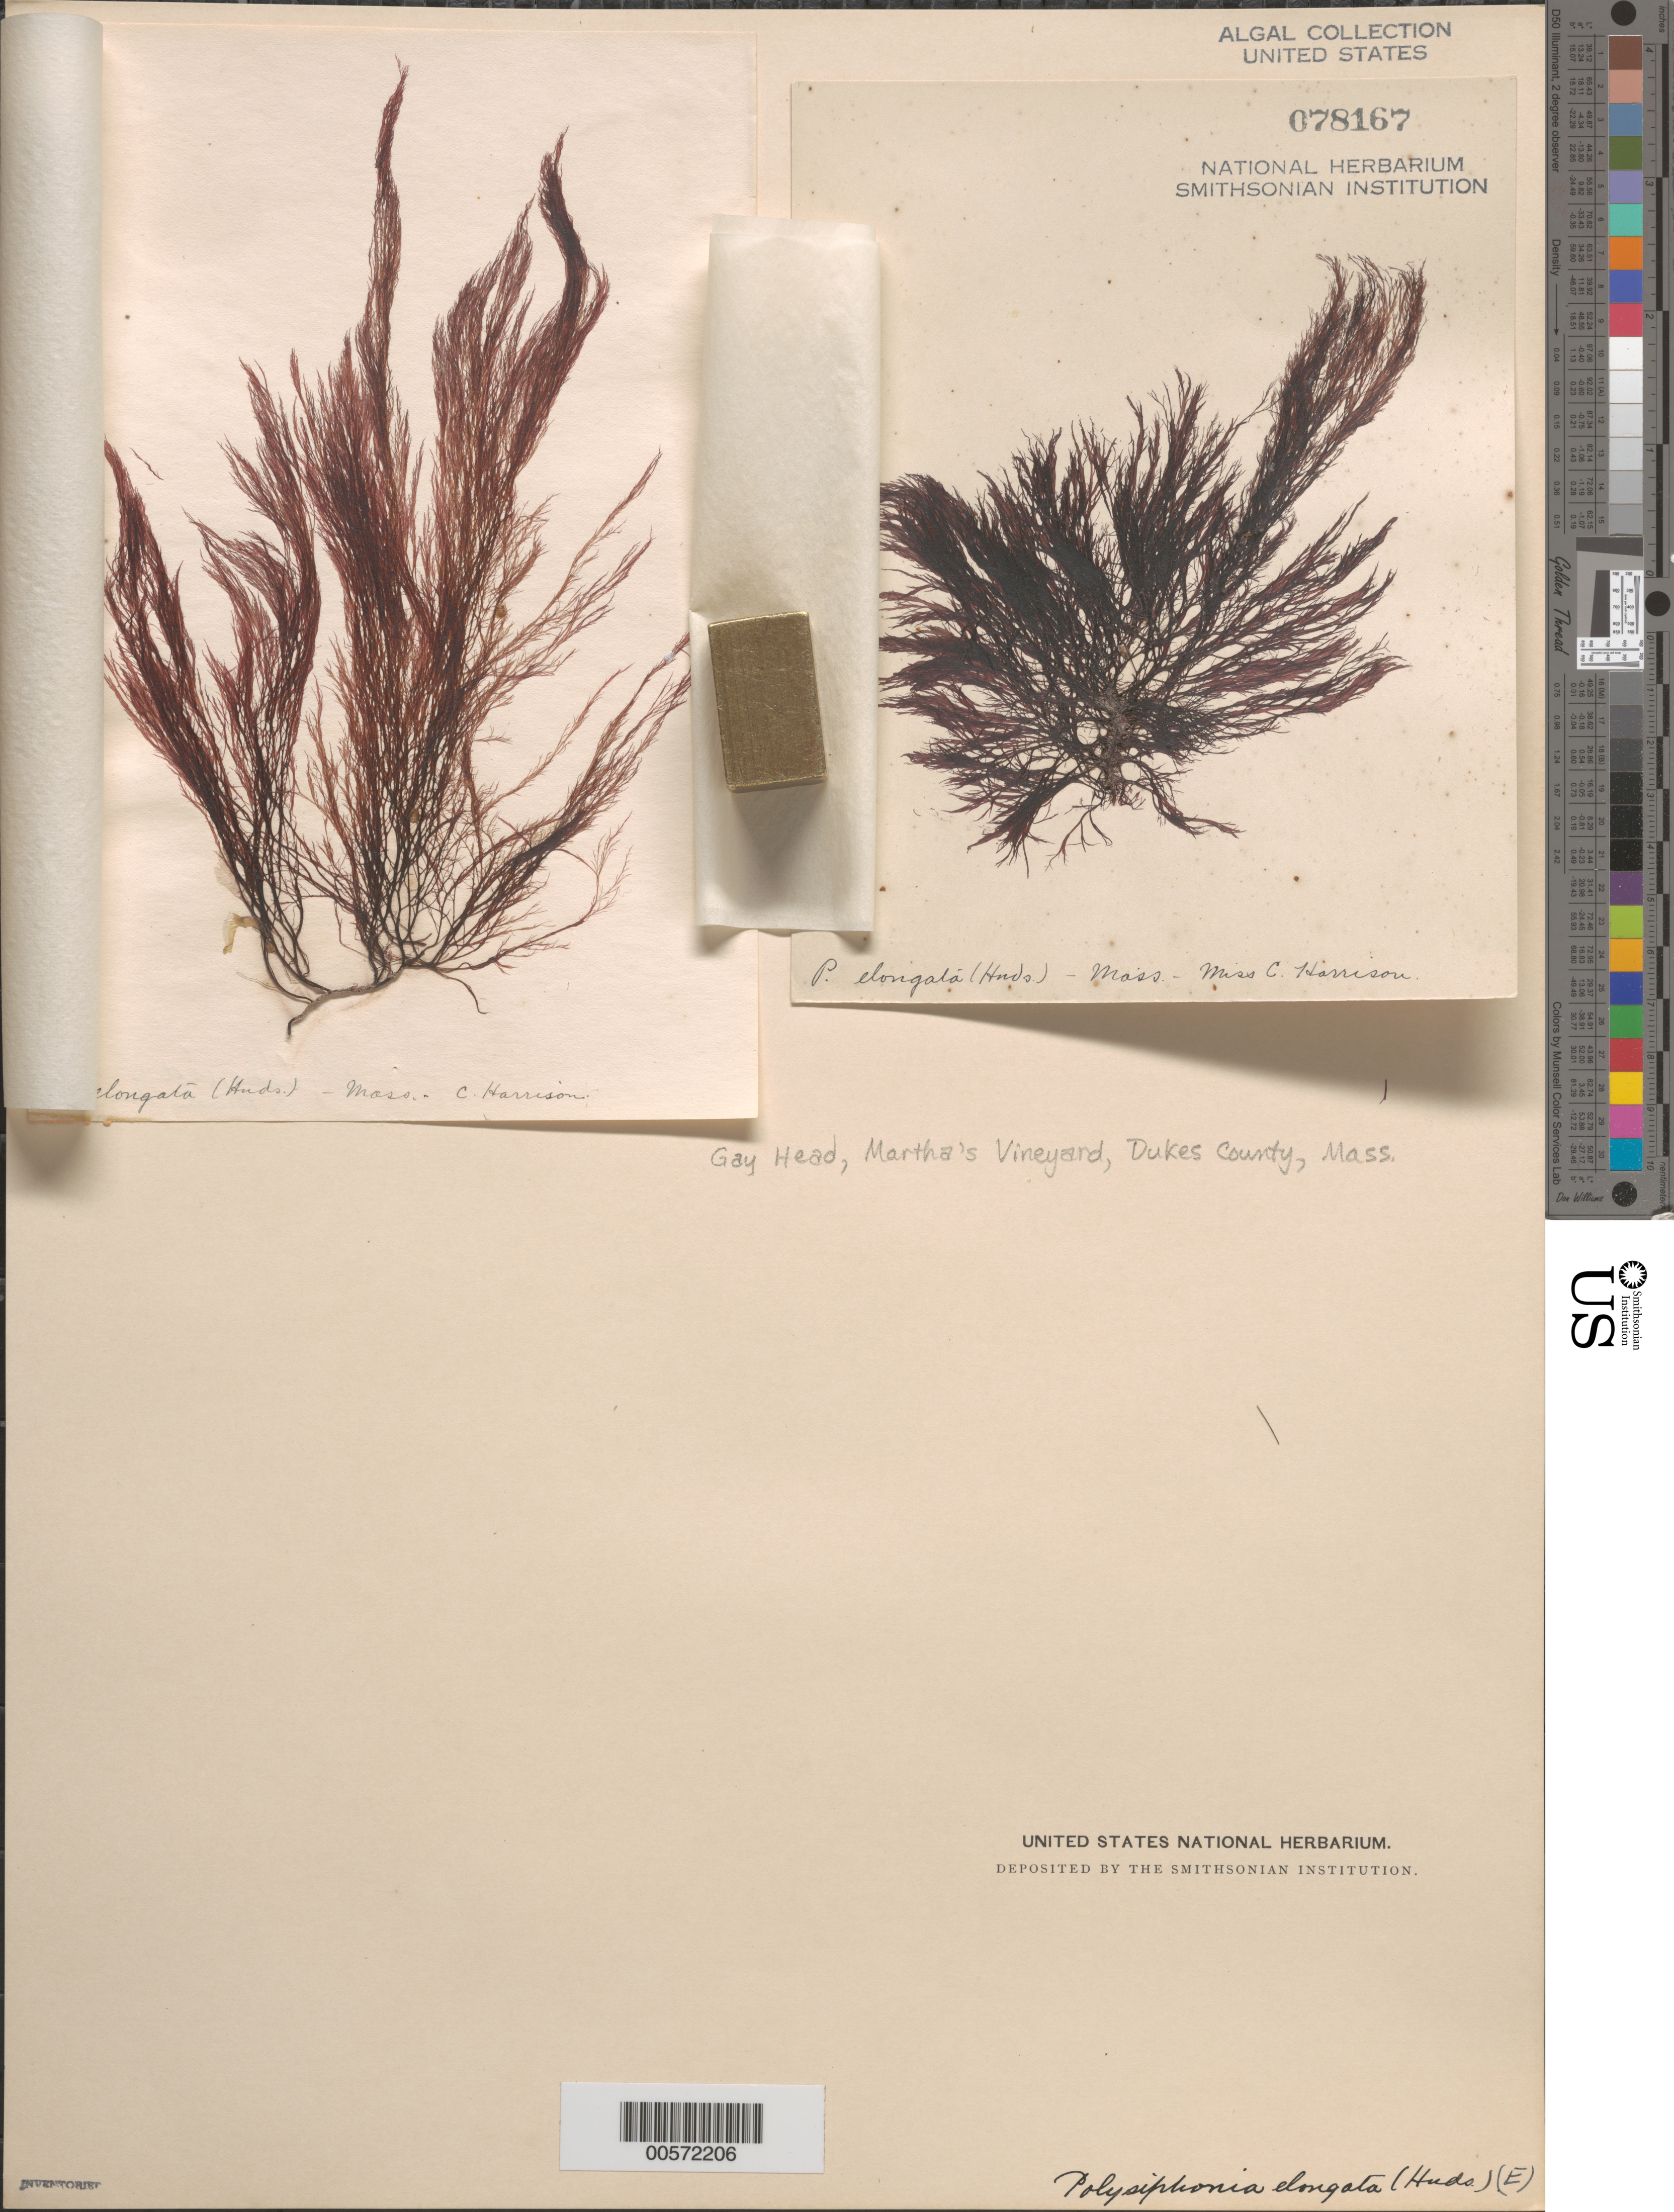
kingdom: Plantae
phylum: Rhodophyta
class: Florideophyceae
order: Ceramiales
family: Rhodomelaceae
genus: Carradoriella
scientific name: Carradoriella elongata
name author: (Hudson) Savoie & G.W. Saunders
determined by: Algae name updating Project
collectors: C. Harrison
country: United States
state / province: Massachusetts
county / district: Dukes County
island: Martha's Vineyard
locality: Gay Head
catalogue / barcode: US 78167